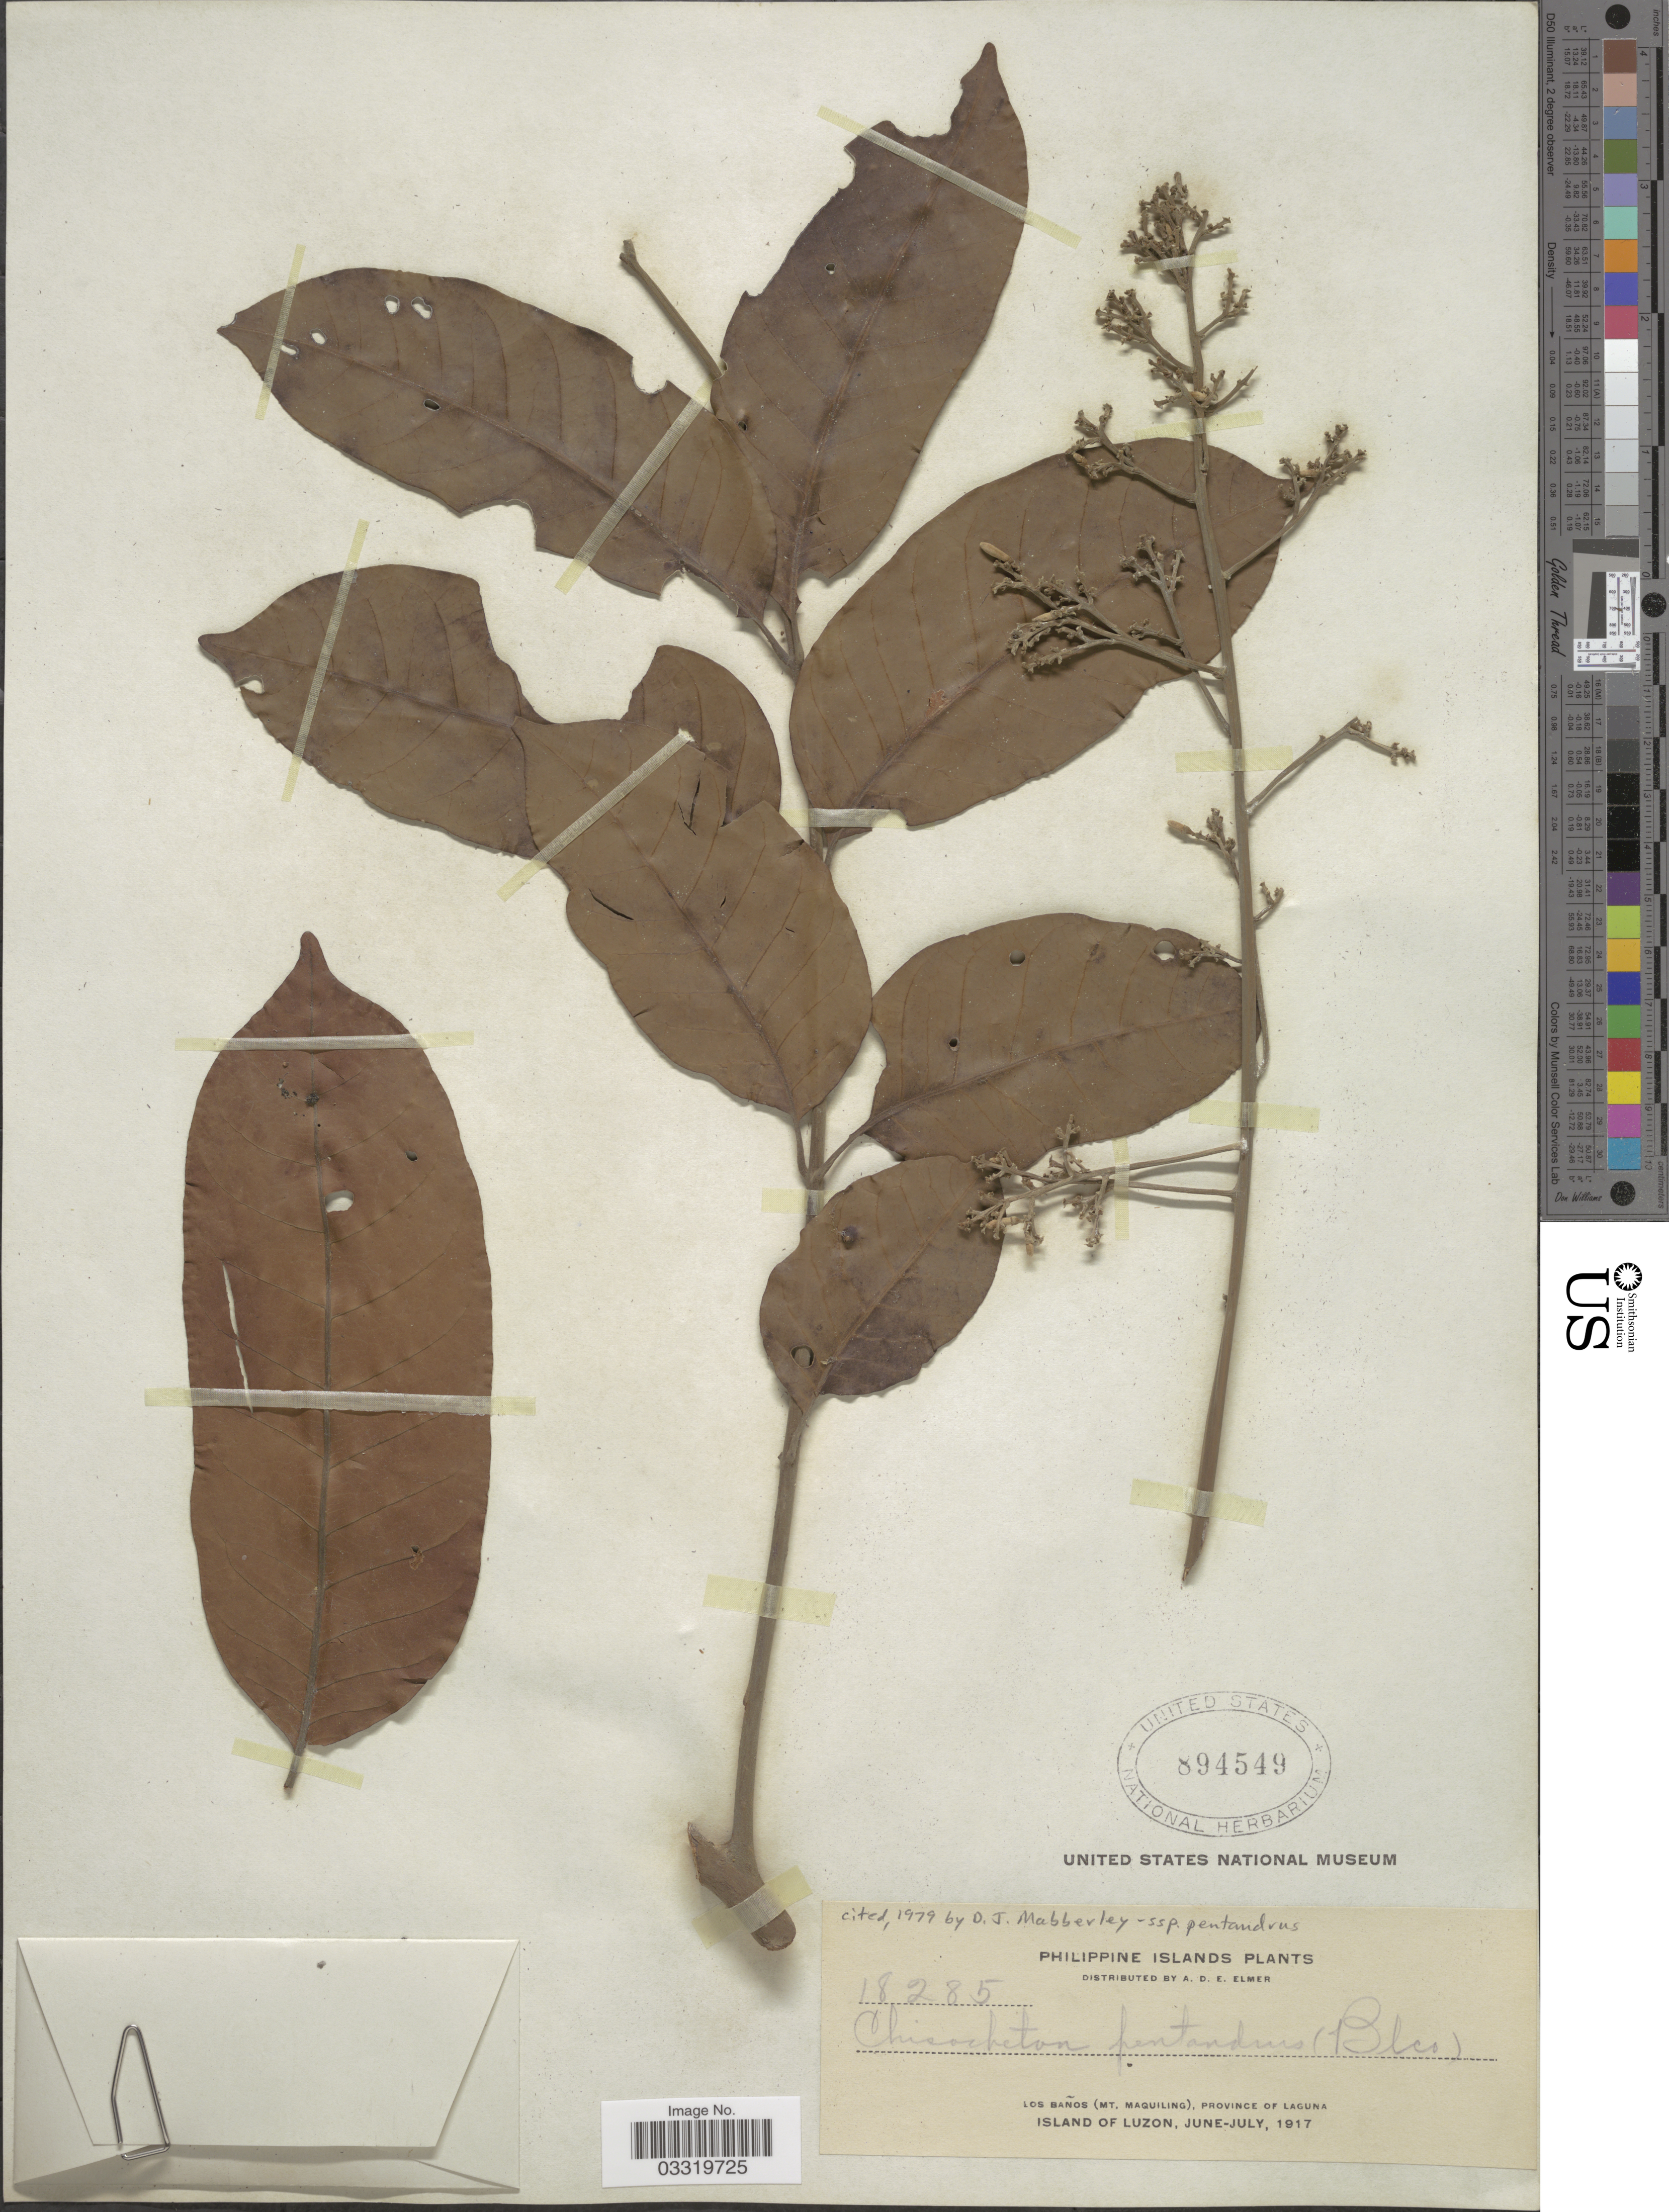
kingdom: Plantae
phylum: Tracheophyta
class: Magnoliopsida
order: Sapindales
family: Meliaceae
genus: Chisocheton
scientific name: Chisocheton pentandrus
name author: (Blanco) Merr.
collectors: A. D. E. Elmer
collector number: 18285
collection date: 1917-06/1917-07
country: Philippines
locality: Los Baños (Mt. Maquiling), Province of Laguna. Island of Luzon.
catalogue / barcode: US 894549